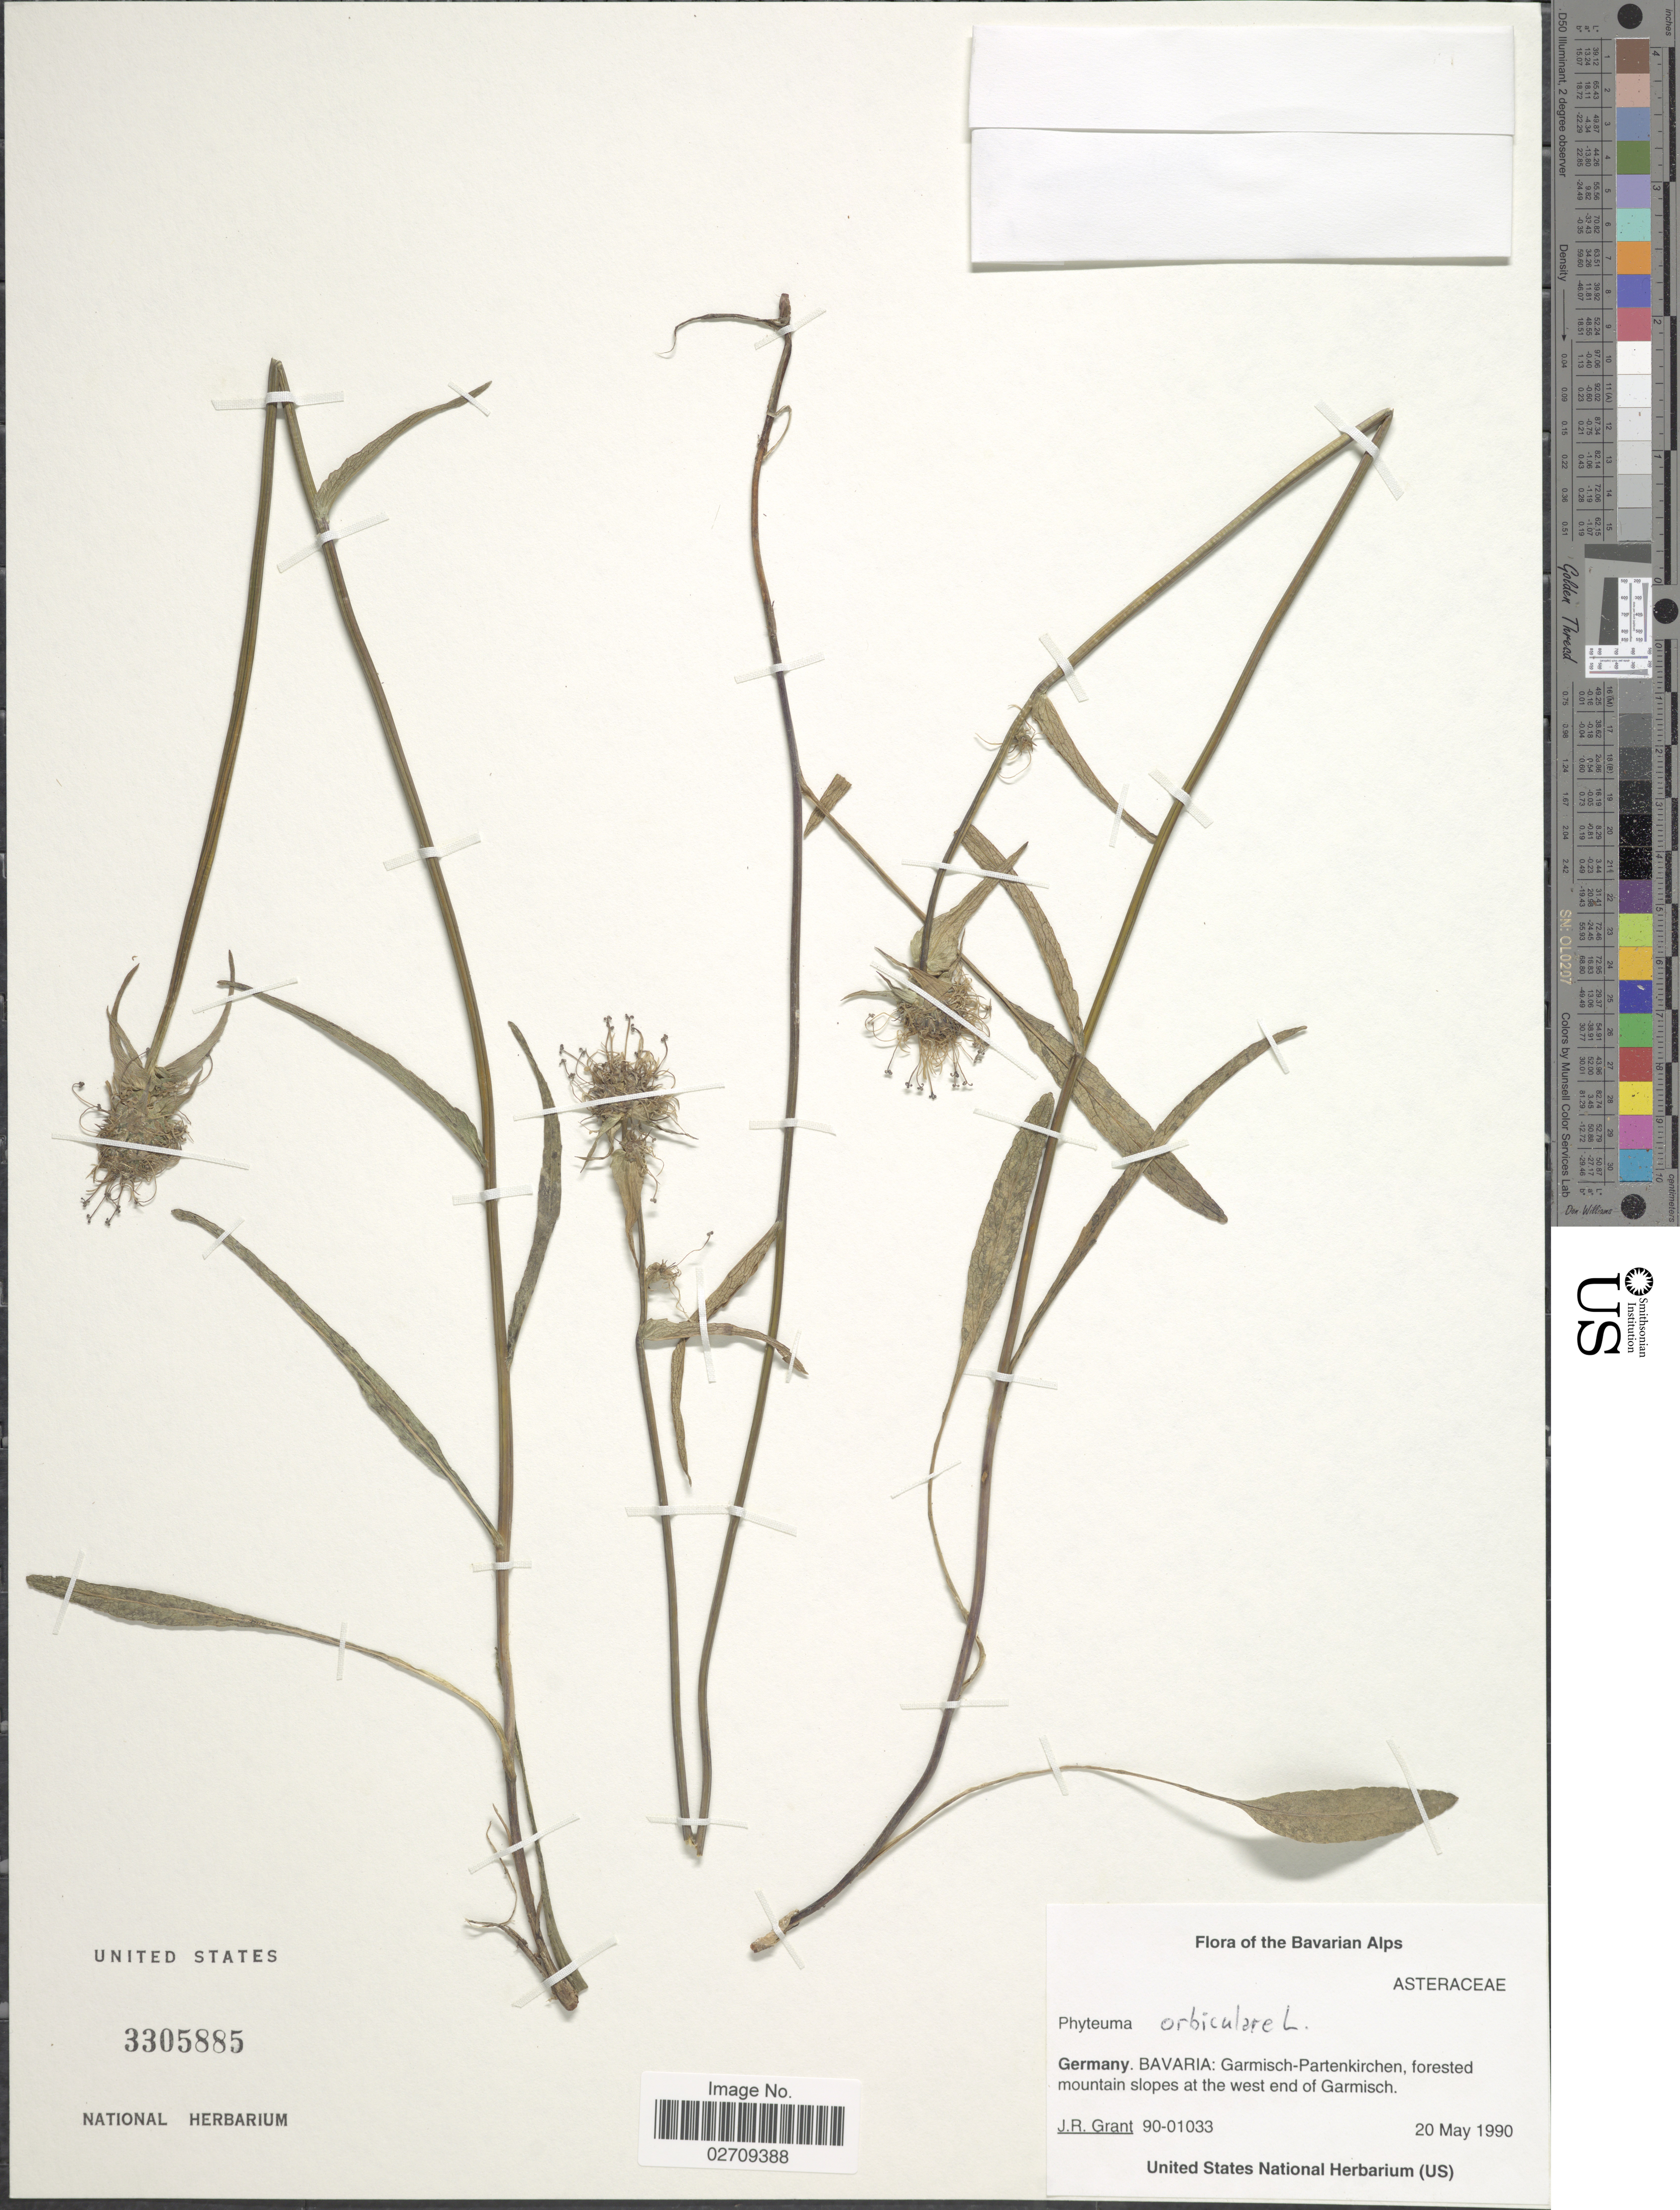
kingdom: Plantae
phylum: Tracheophyta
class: Magnoliopsida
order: Asterales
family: Campanulaceae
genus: Phyteuma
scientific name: Phyteuma orbiculare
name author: L.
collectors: J. Grant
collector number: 90-01033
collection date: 1990-05-20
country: Germany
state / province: Bayern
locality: The Bavarian Alps, Bavaria: Garmisch-Partenkirchen, forested mountain slopes at the west end of Garmisch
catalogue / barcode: US 3305885